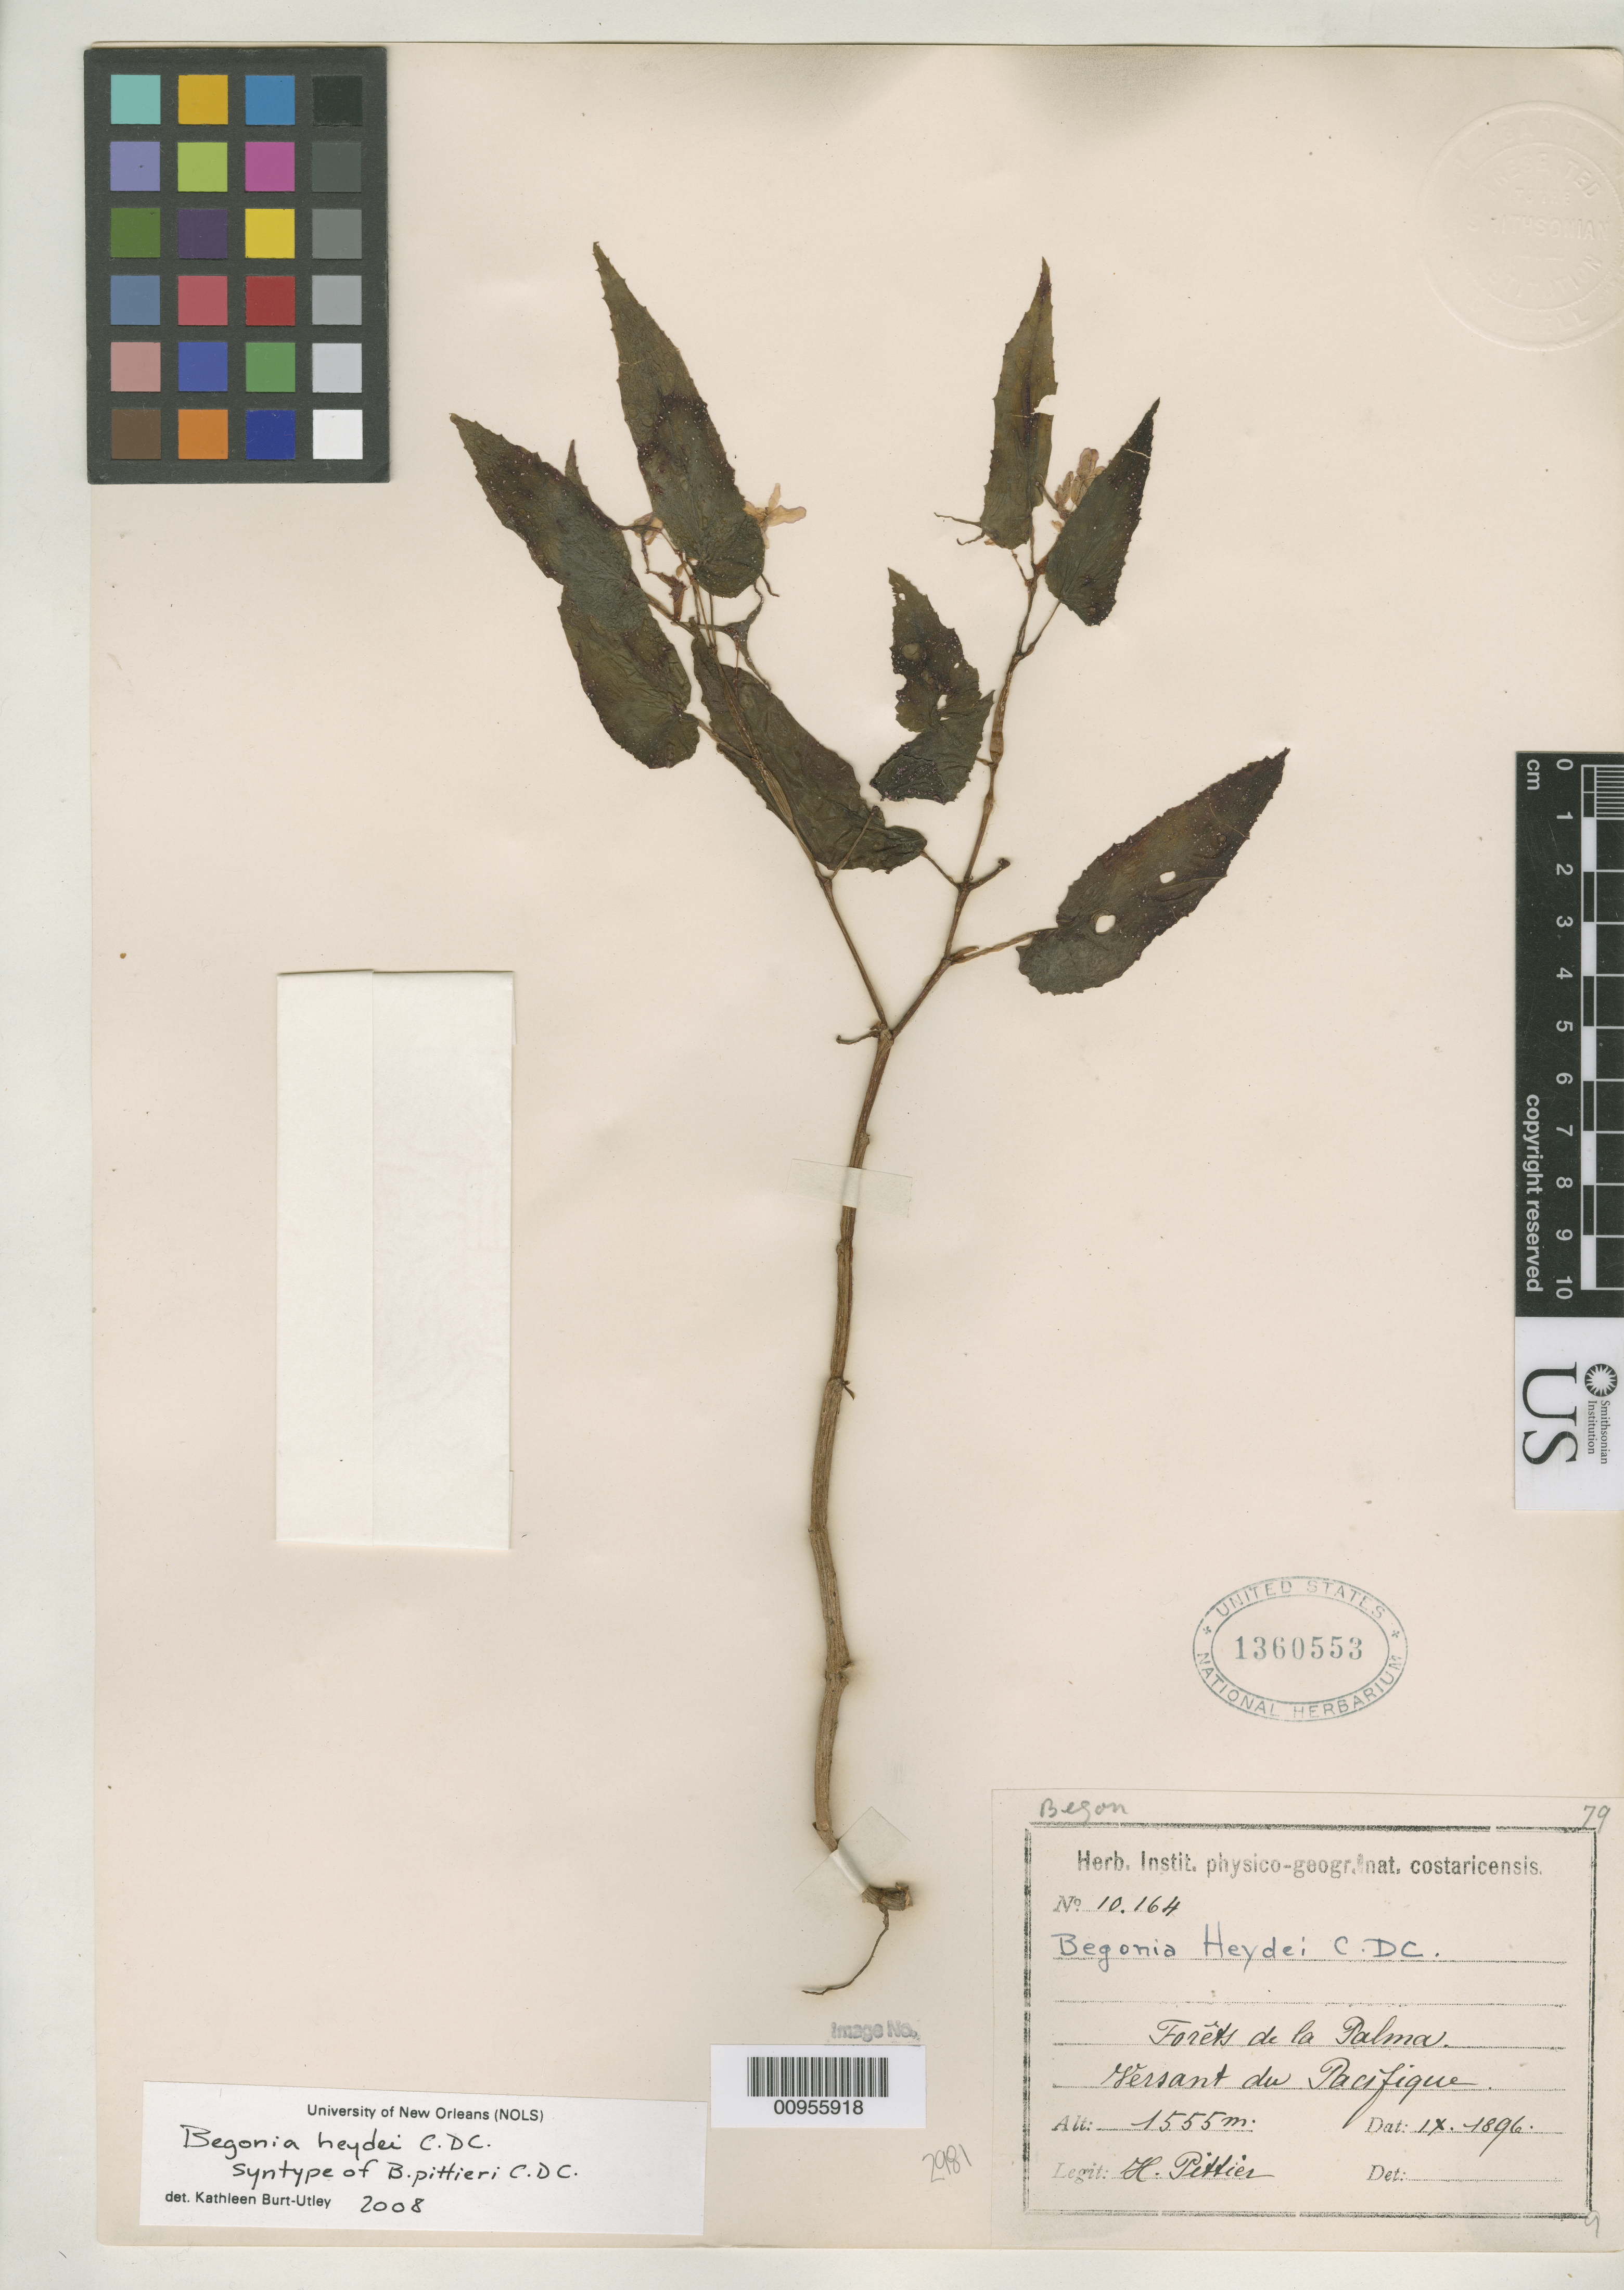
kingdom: Plantae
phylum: Tracheophyta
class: Magnoliopsida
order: Cucurbitales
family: Begoniaceae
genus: Begonia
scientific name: Begonia pittieri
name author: C. DC.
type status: Isosyntype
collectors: H. F. Pittier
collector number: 10164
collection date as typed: Sep 1896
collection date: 1896-09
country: Costa Rica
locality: Forêts de la Palma, versant du Pacifique.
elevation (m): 1555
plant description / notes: Specimen ex John Donnell Smith herbarium.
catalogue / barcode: US 1360553